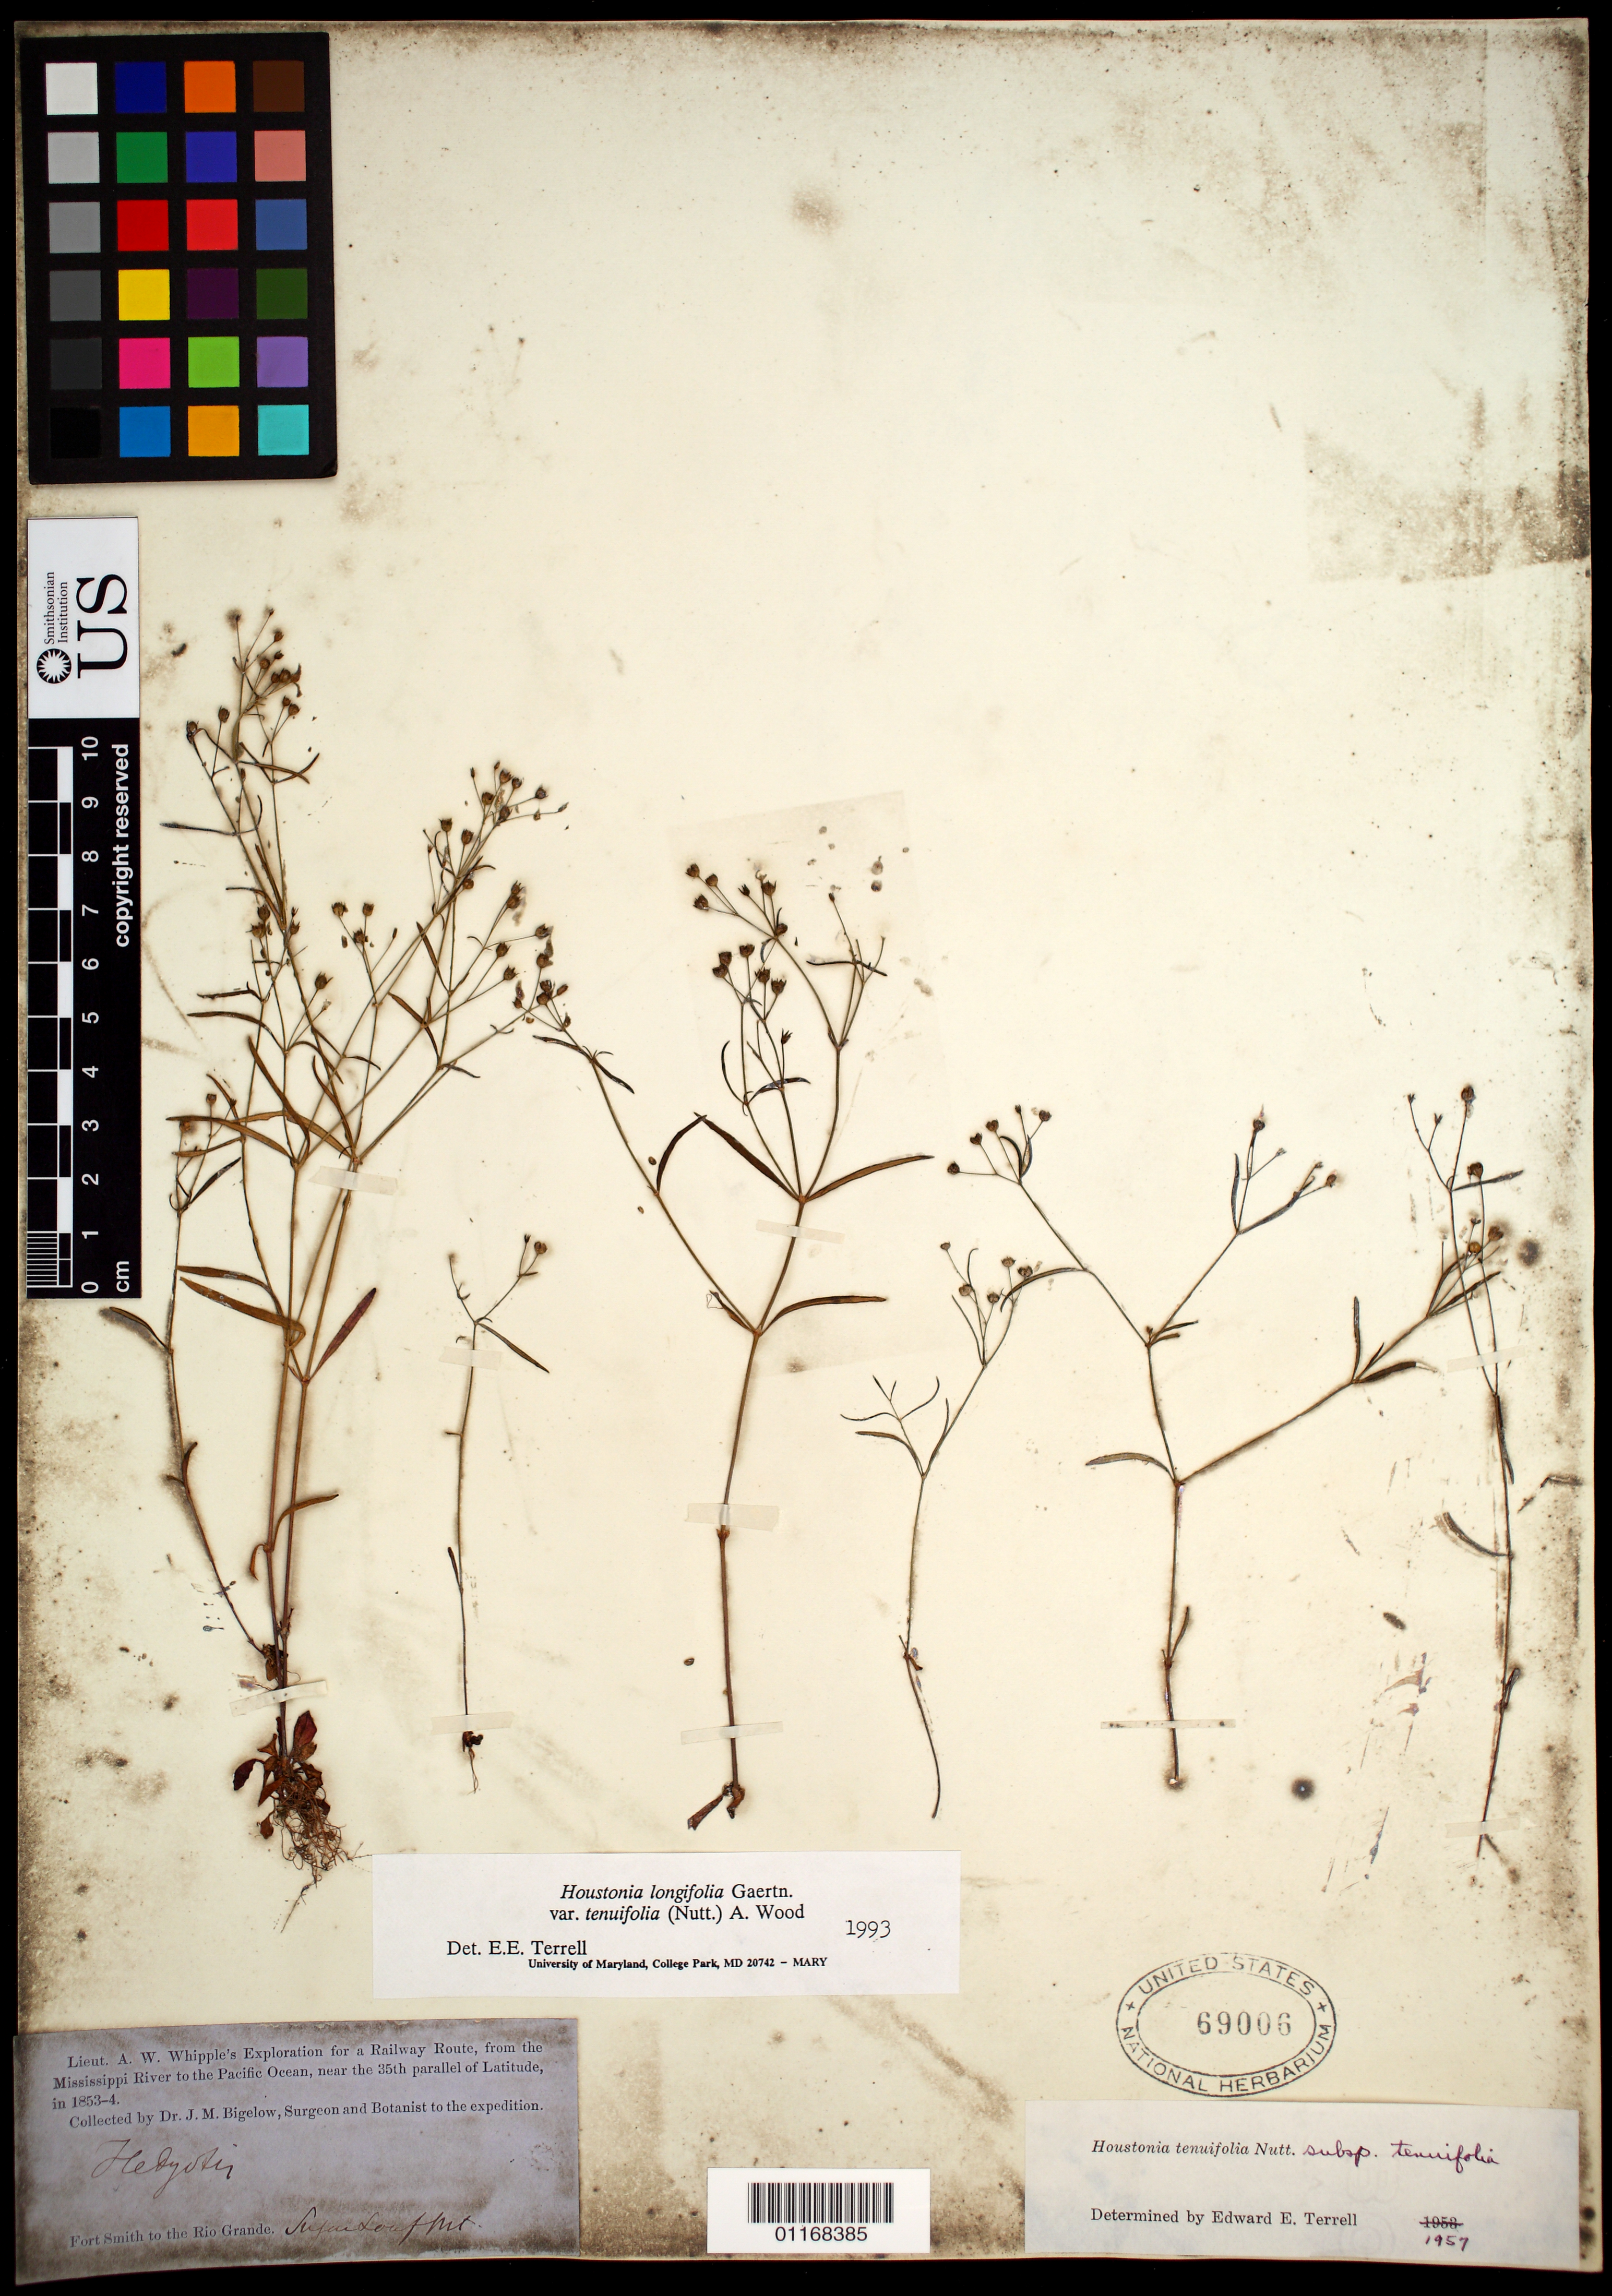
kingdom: Plantae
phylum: Tracheophyta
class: Magnoliopsida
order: Gentianales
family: Rubiaceae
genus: Houstonia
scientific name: Houstonia longifolia var. tenuifolia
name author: (Nutt.) Alph. Wood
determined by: Terrell, E. E.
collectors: J. M. Bigelow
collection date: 1853/1854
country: United States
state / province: Texas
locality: Sugarloaf Mountain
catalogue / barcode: US 69006